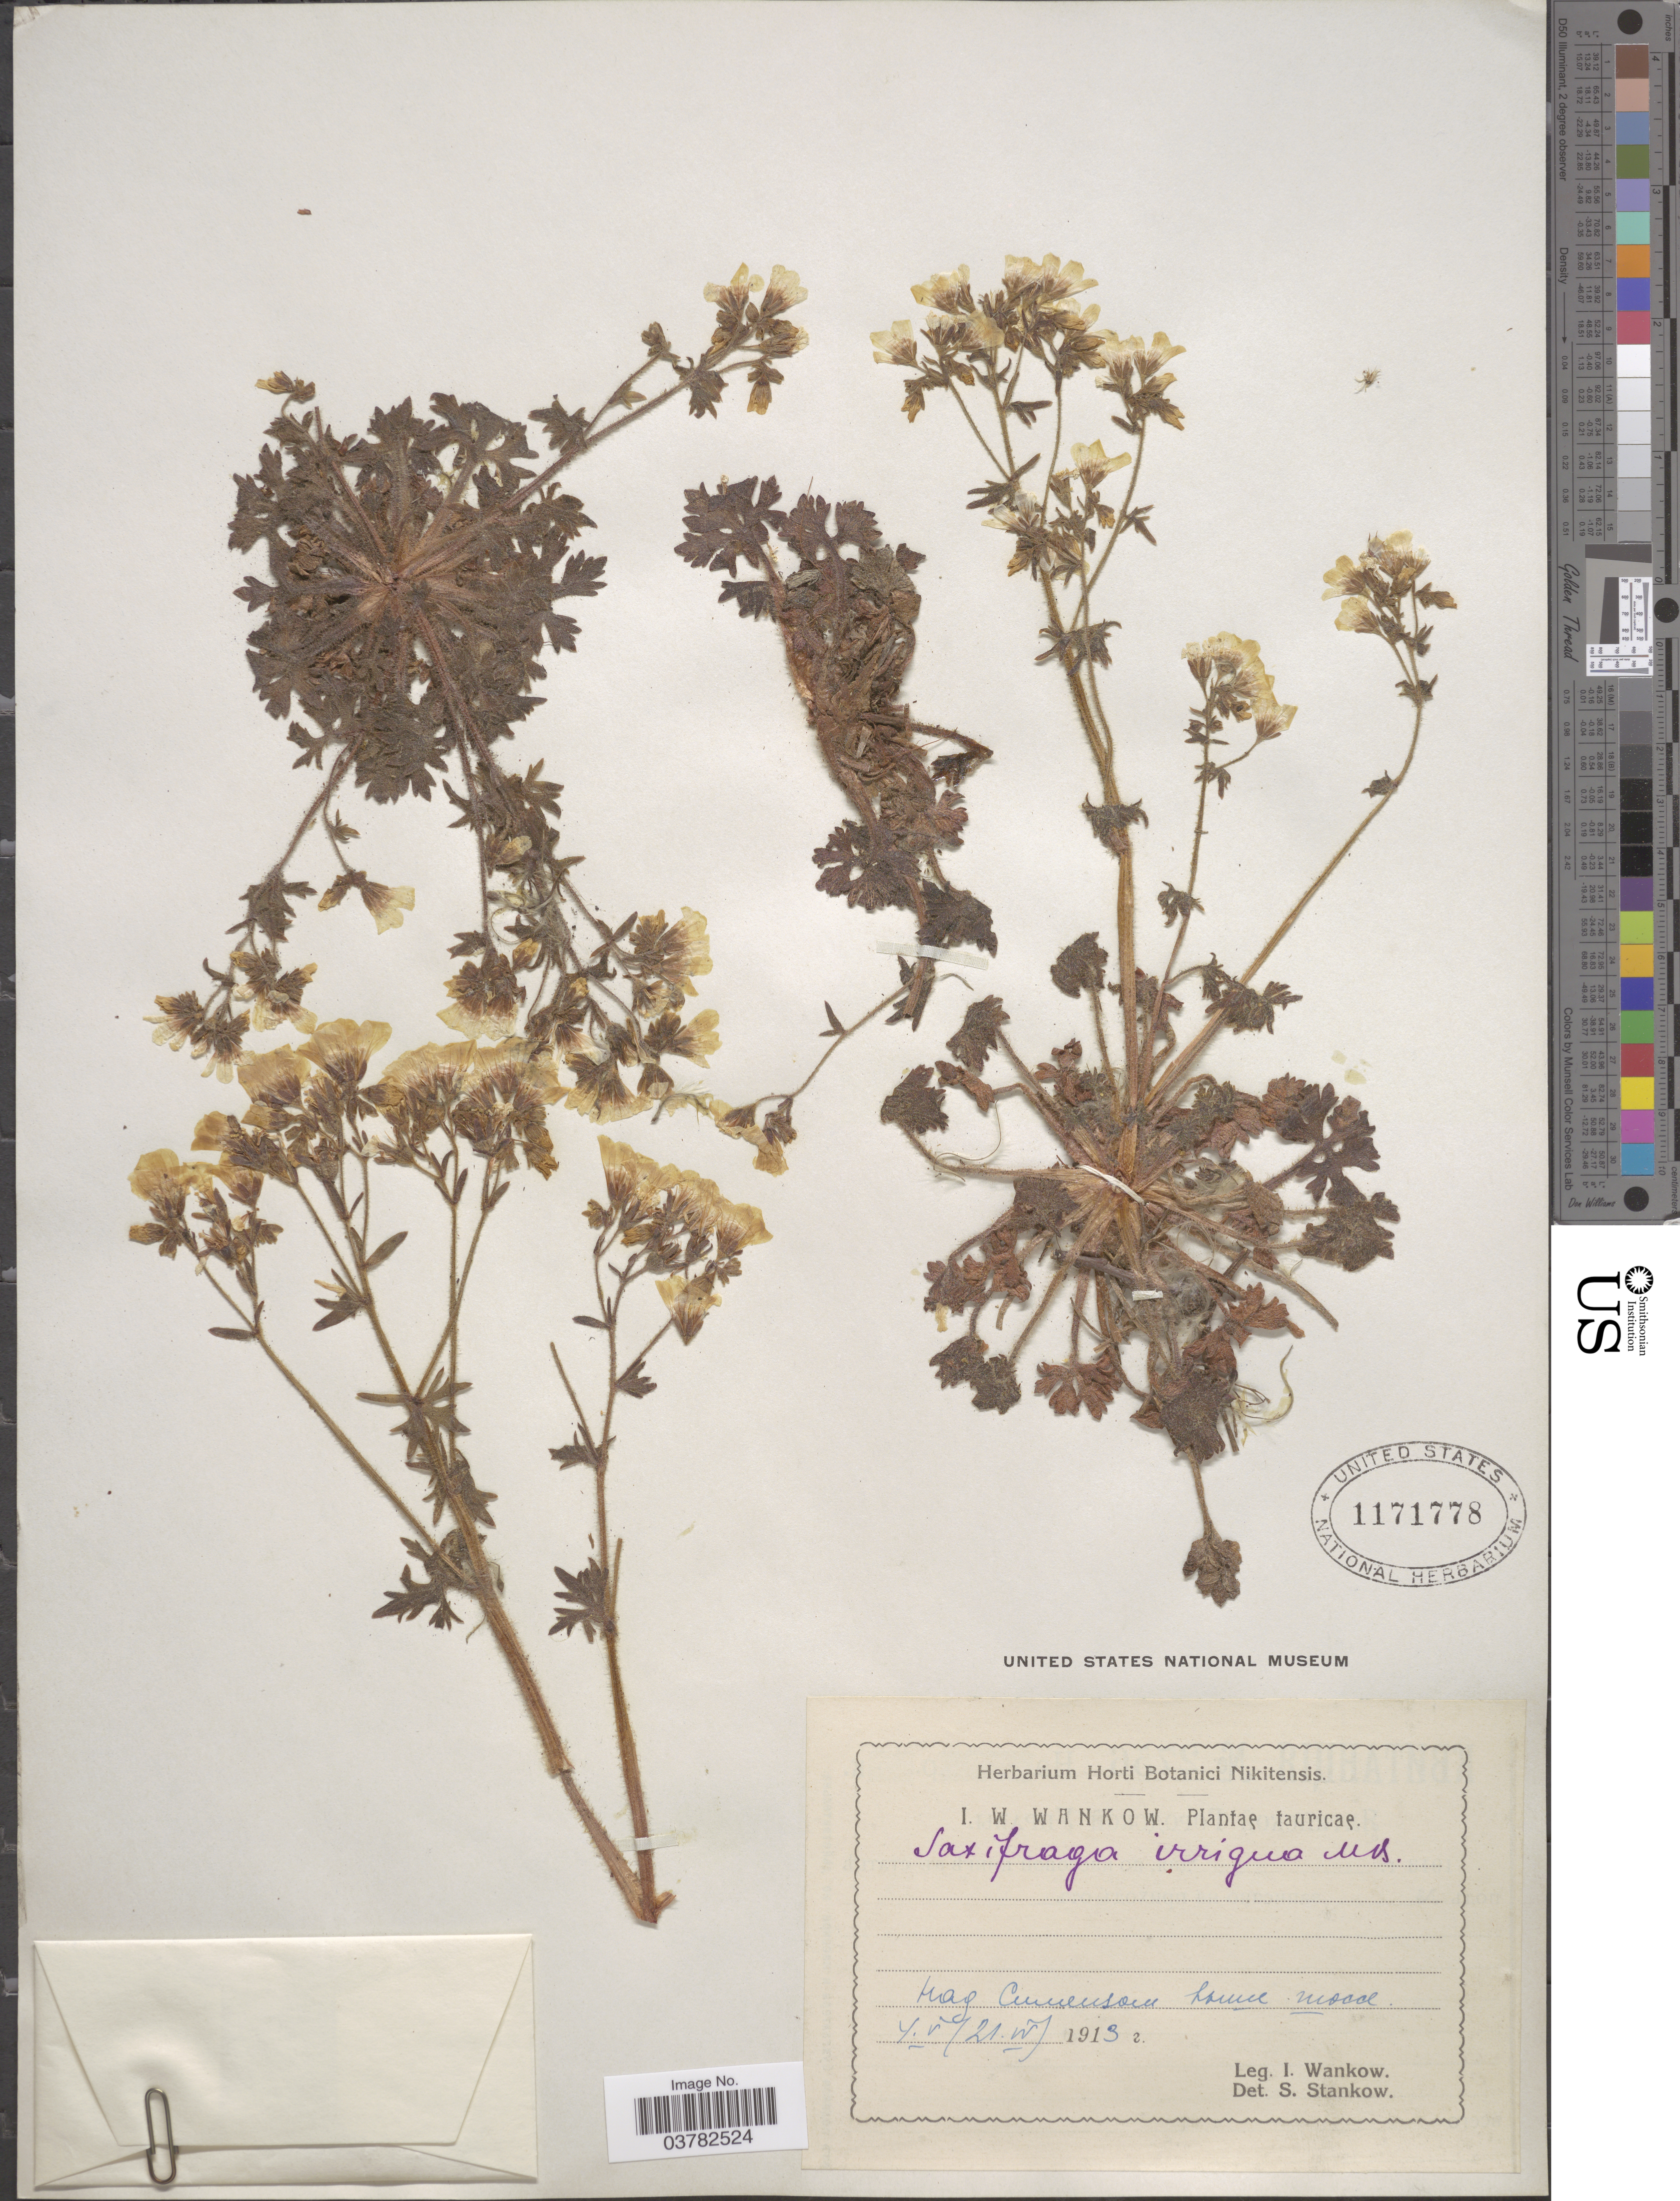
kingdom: Plantae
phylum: Tracheophyta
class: Magnoliopsida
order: Saxifragales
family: Saxifragaceae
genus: Saxifraga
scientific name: Saxifraga irrigua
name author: M. Bieb.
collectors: I. Wankow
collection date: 1913-04-21/1913-05-01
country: Ukraine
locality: Tauricae. Mag Cumensoca homa mocca. [interpreted]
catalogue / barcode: US 1171778